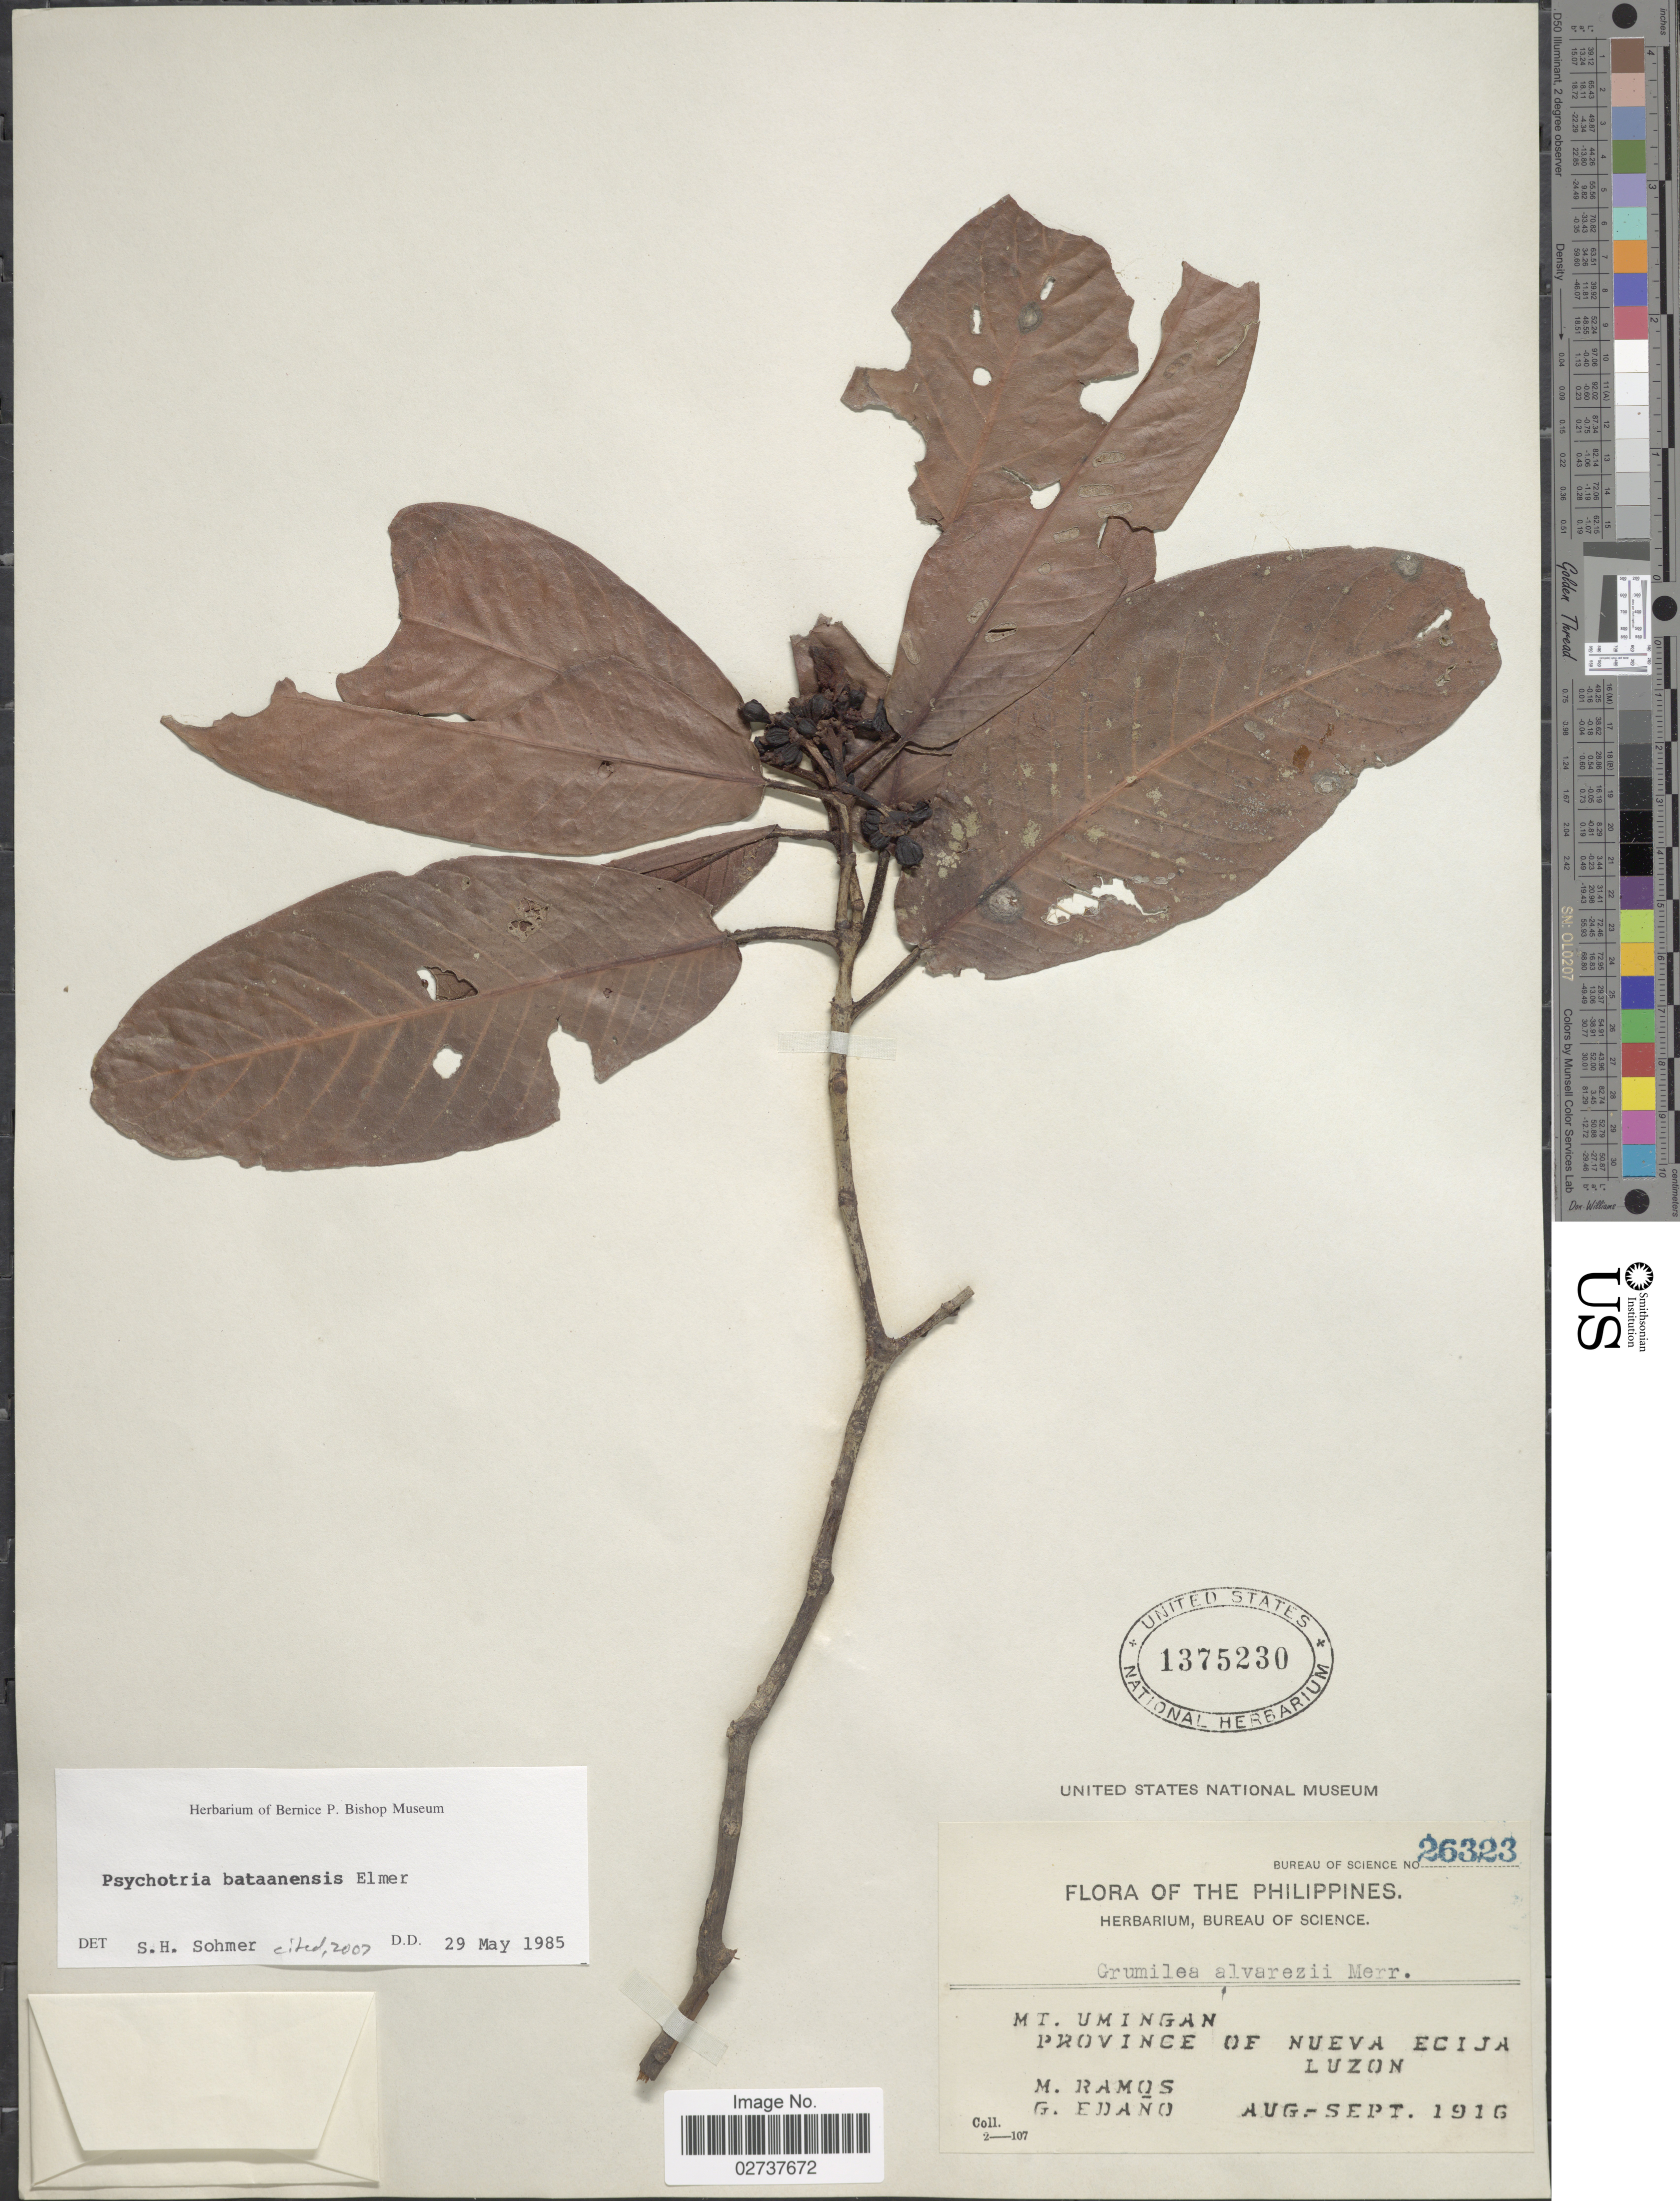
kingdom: Plantae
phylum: Tracheophyta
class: Magnoliopsida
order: Gentianales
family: Rubiaceae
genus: Psychotria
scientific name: Psychotria bataanensis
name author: Elmer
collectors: M. Ramos & G. Edaño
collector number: Bureau of Science 26323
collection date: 1916-08/1916-09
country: Philippines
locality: Mt. Umingan, Province of Nueva Ecija, Luzon.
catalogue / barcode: US 1375230